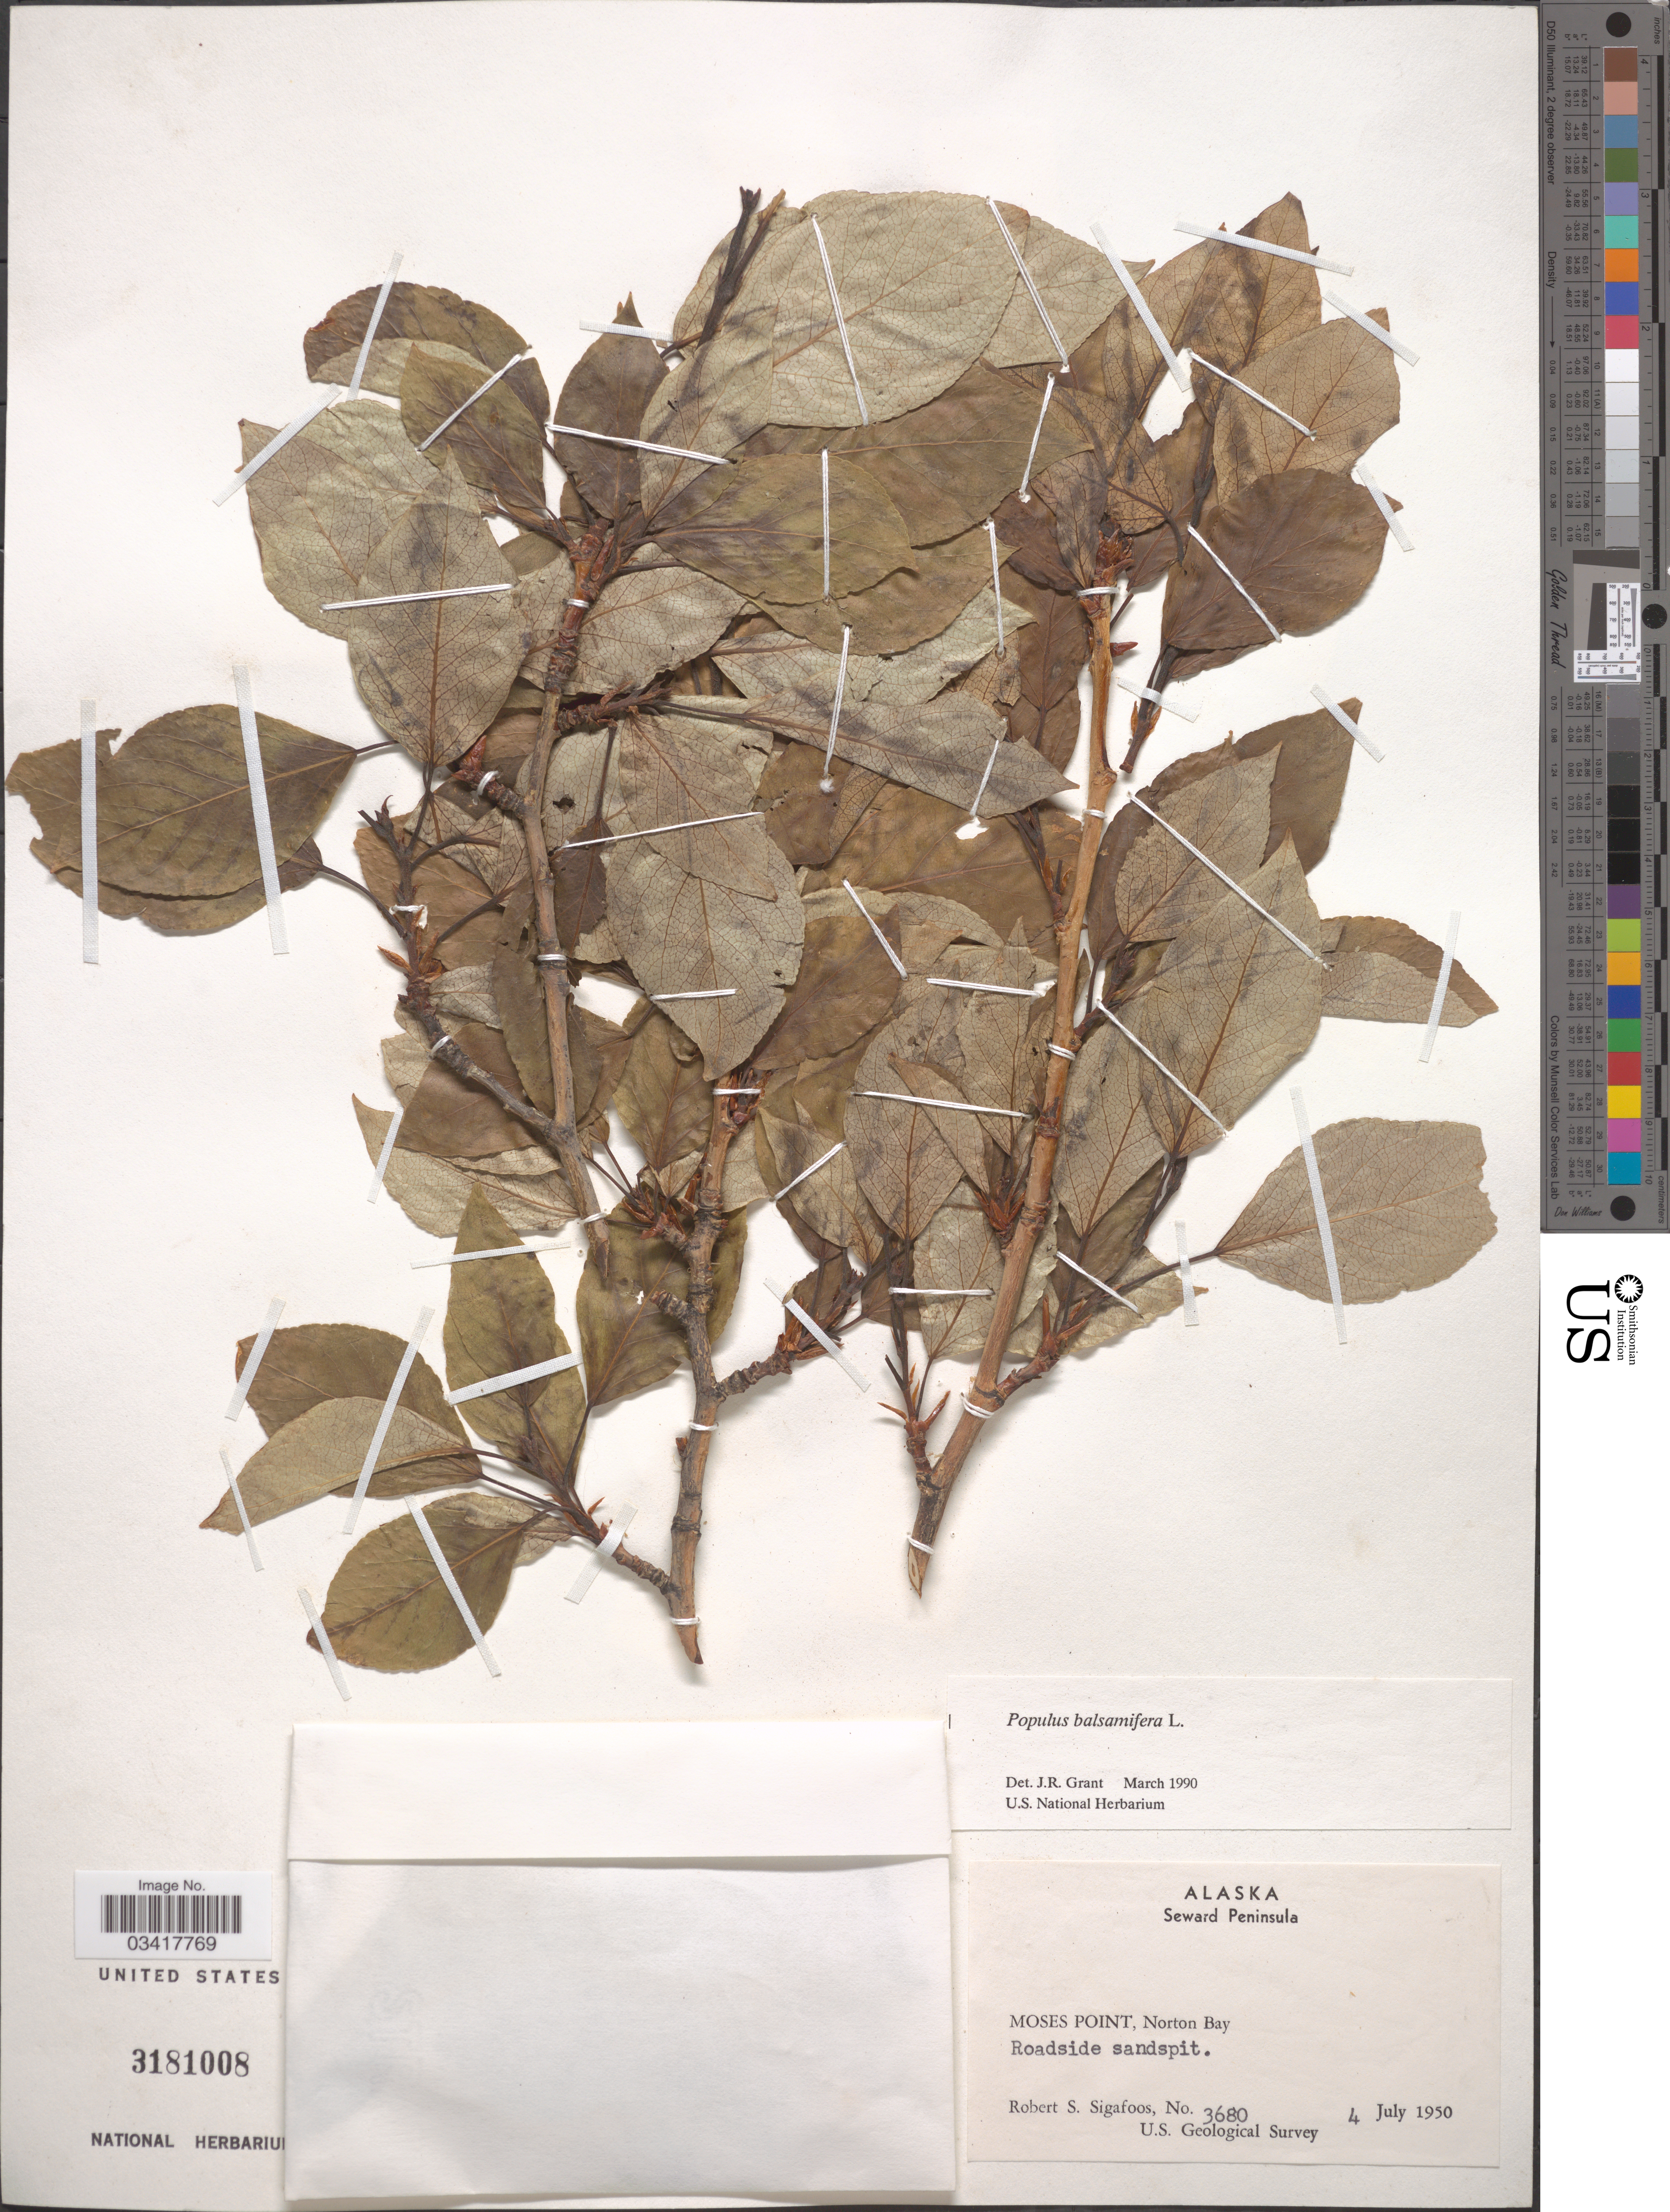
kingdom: Plantae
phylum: Tracheophyta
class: Magnoliopsida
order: Malpighiales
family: Salicaceae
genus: Populus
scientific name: Populus balsamifera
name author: L.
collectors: R. Sigafoos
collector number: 3680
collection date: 1950-07-04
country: United States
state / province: Alaska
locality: Seward Peninsula. Moses Point, Norton Bay.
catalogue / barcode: US 3181008